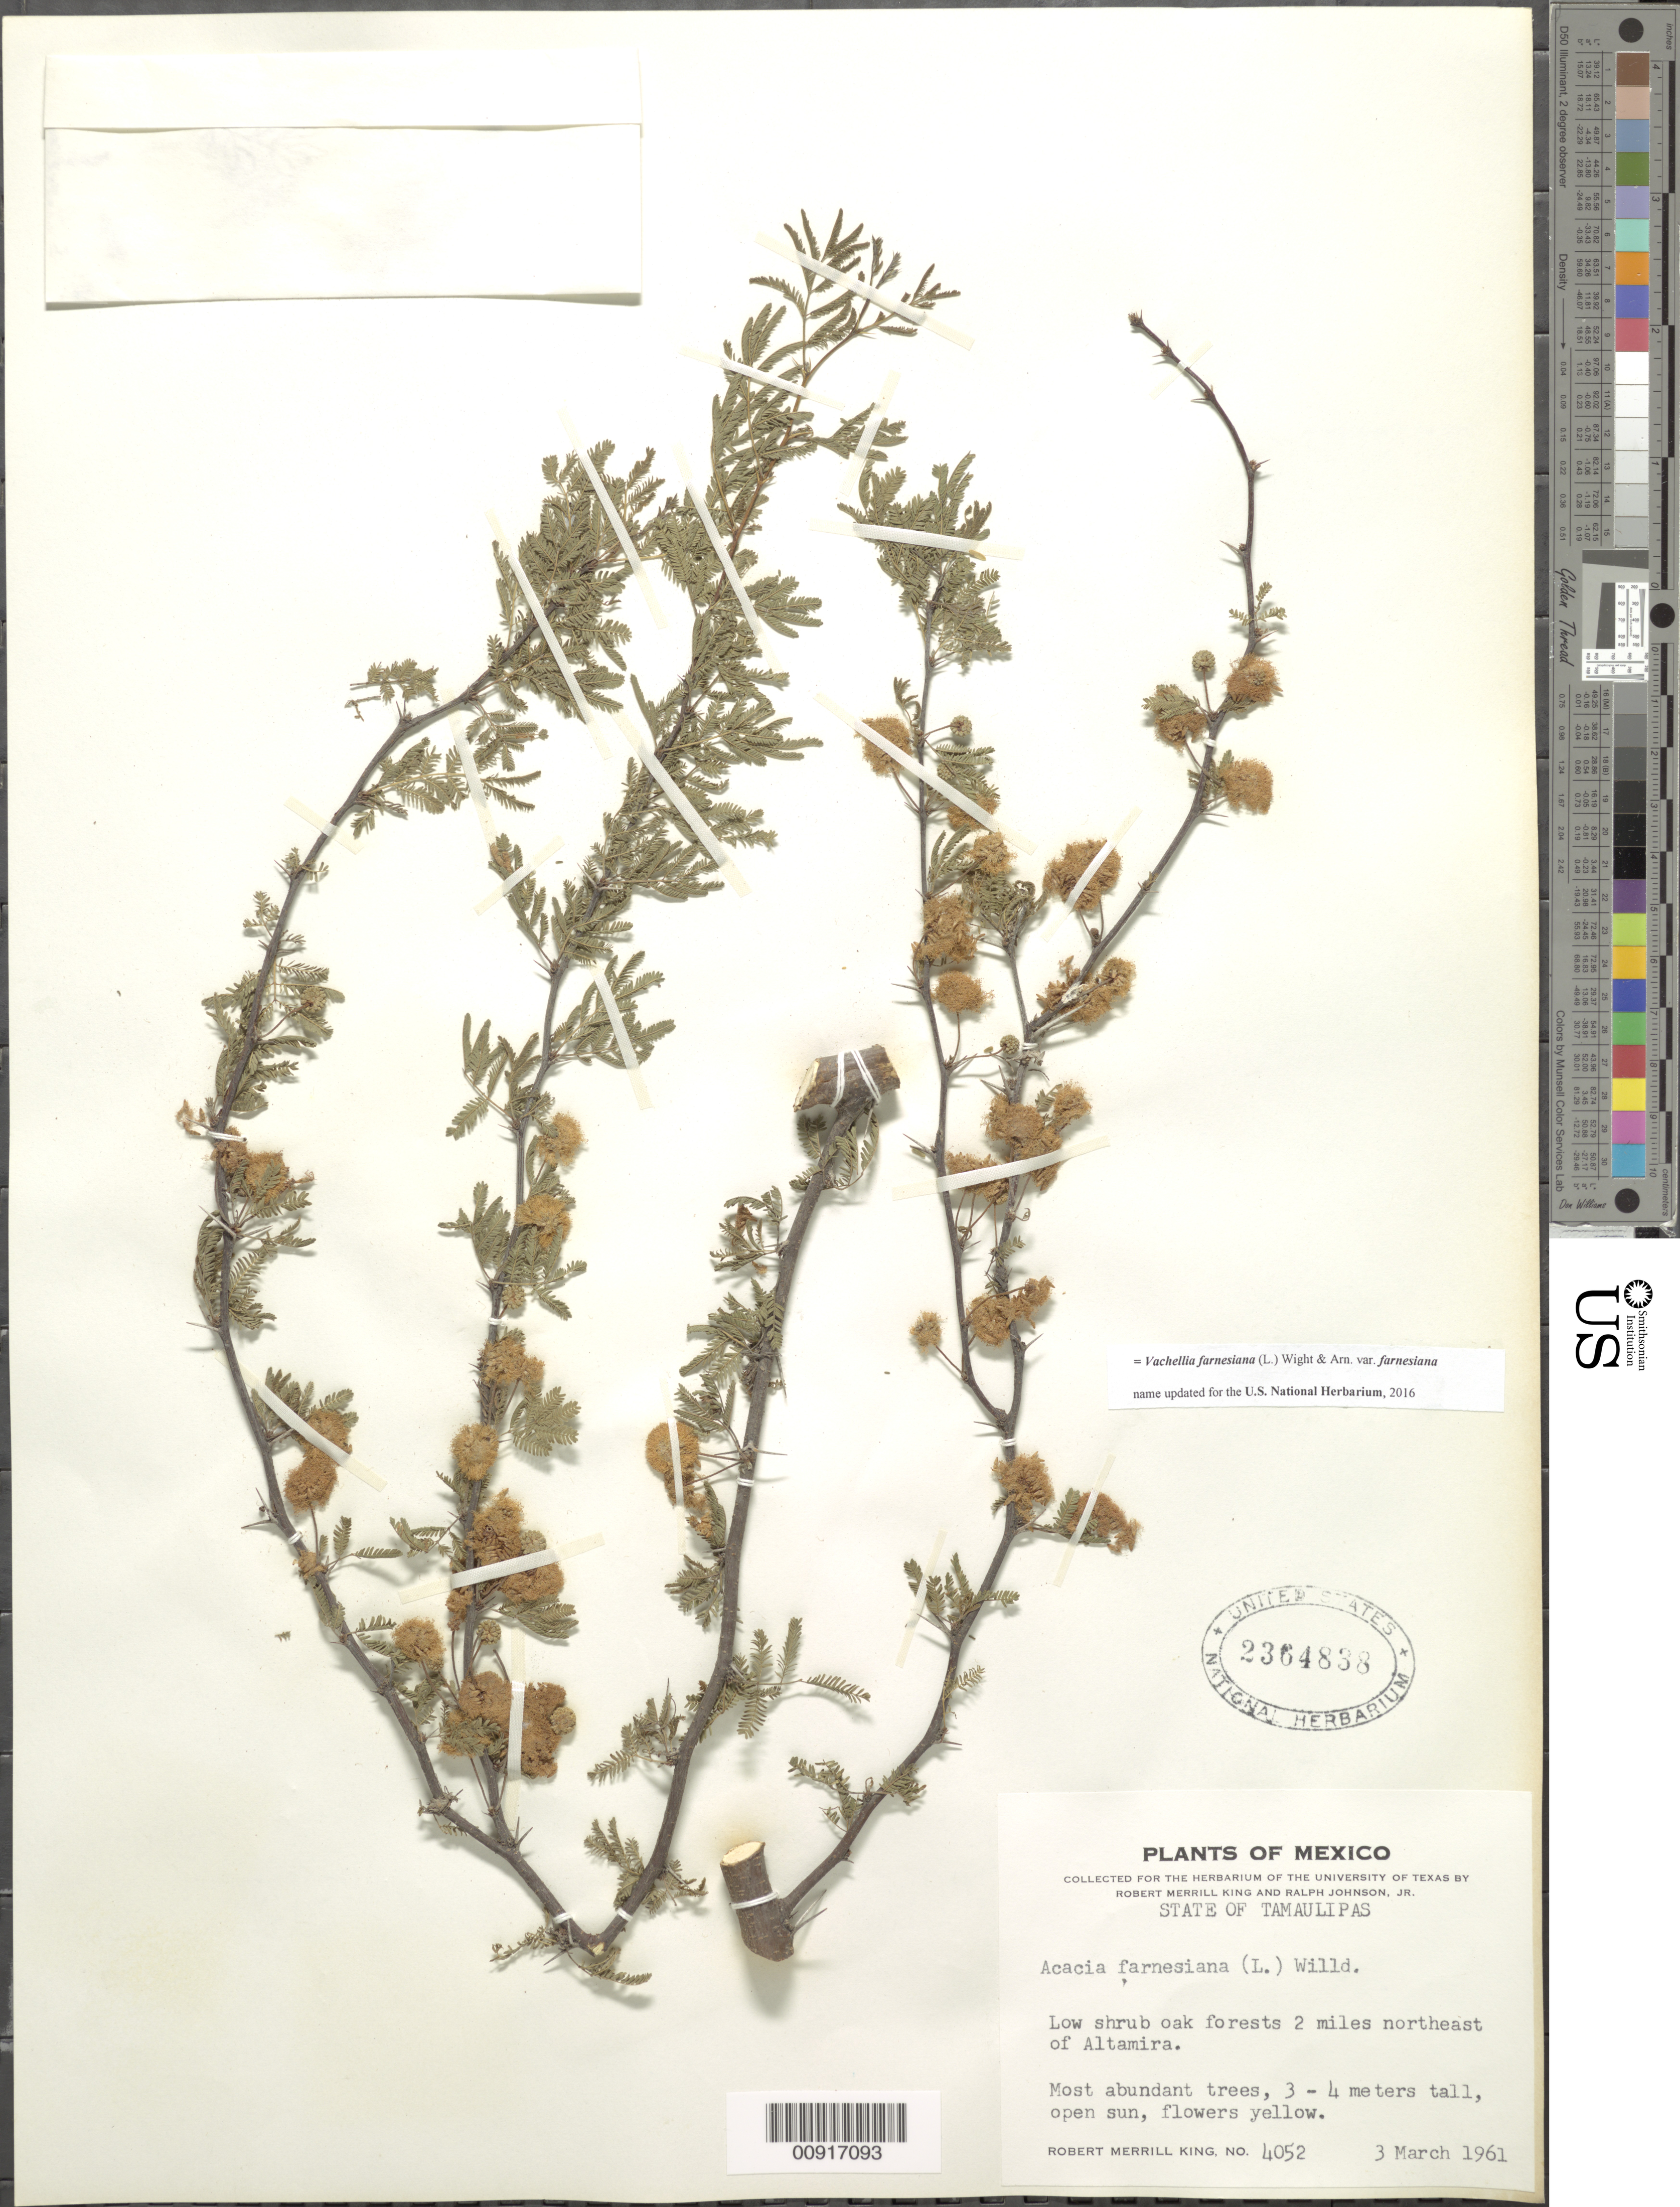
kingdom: Plantae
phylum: Tracheophyta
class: Magnoliopsida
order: Fabales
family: Fabaceae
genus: Vachellia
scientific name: Vachellia farnesiana var. farnesiana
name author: (L.) Wight & Arn.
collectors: R. M. King & R. Johnson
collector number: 4052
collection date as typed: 03 Mar 1961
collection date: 1961-03-03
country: Mexico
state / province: Tamaulipas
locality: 2 miles northeast of Altamira.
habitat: Low shrub oak forests. Open sun.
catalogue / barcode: US 2364838